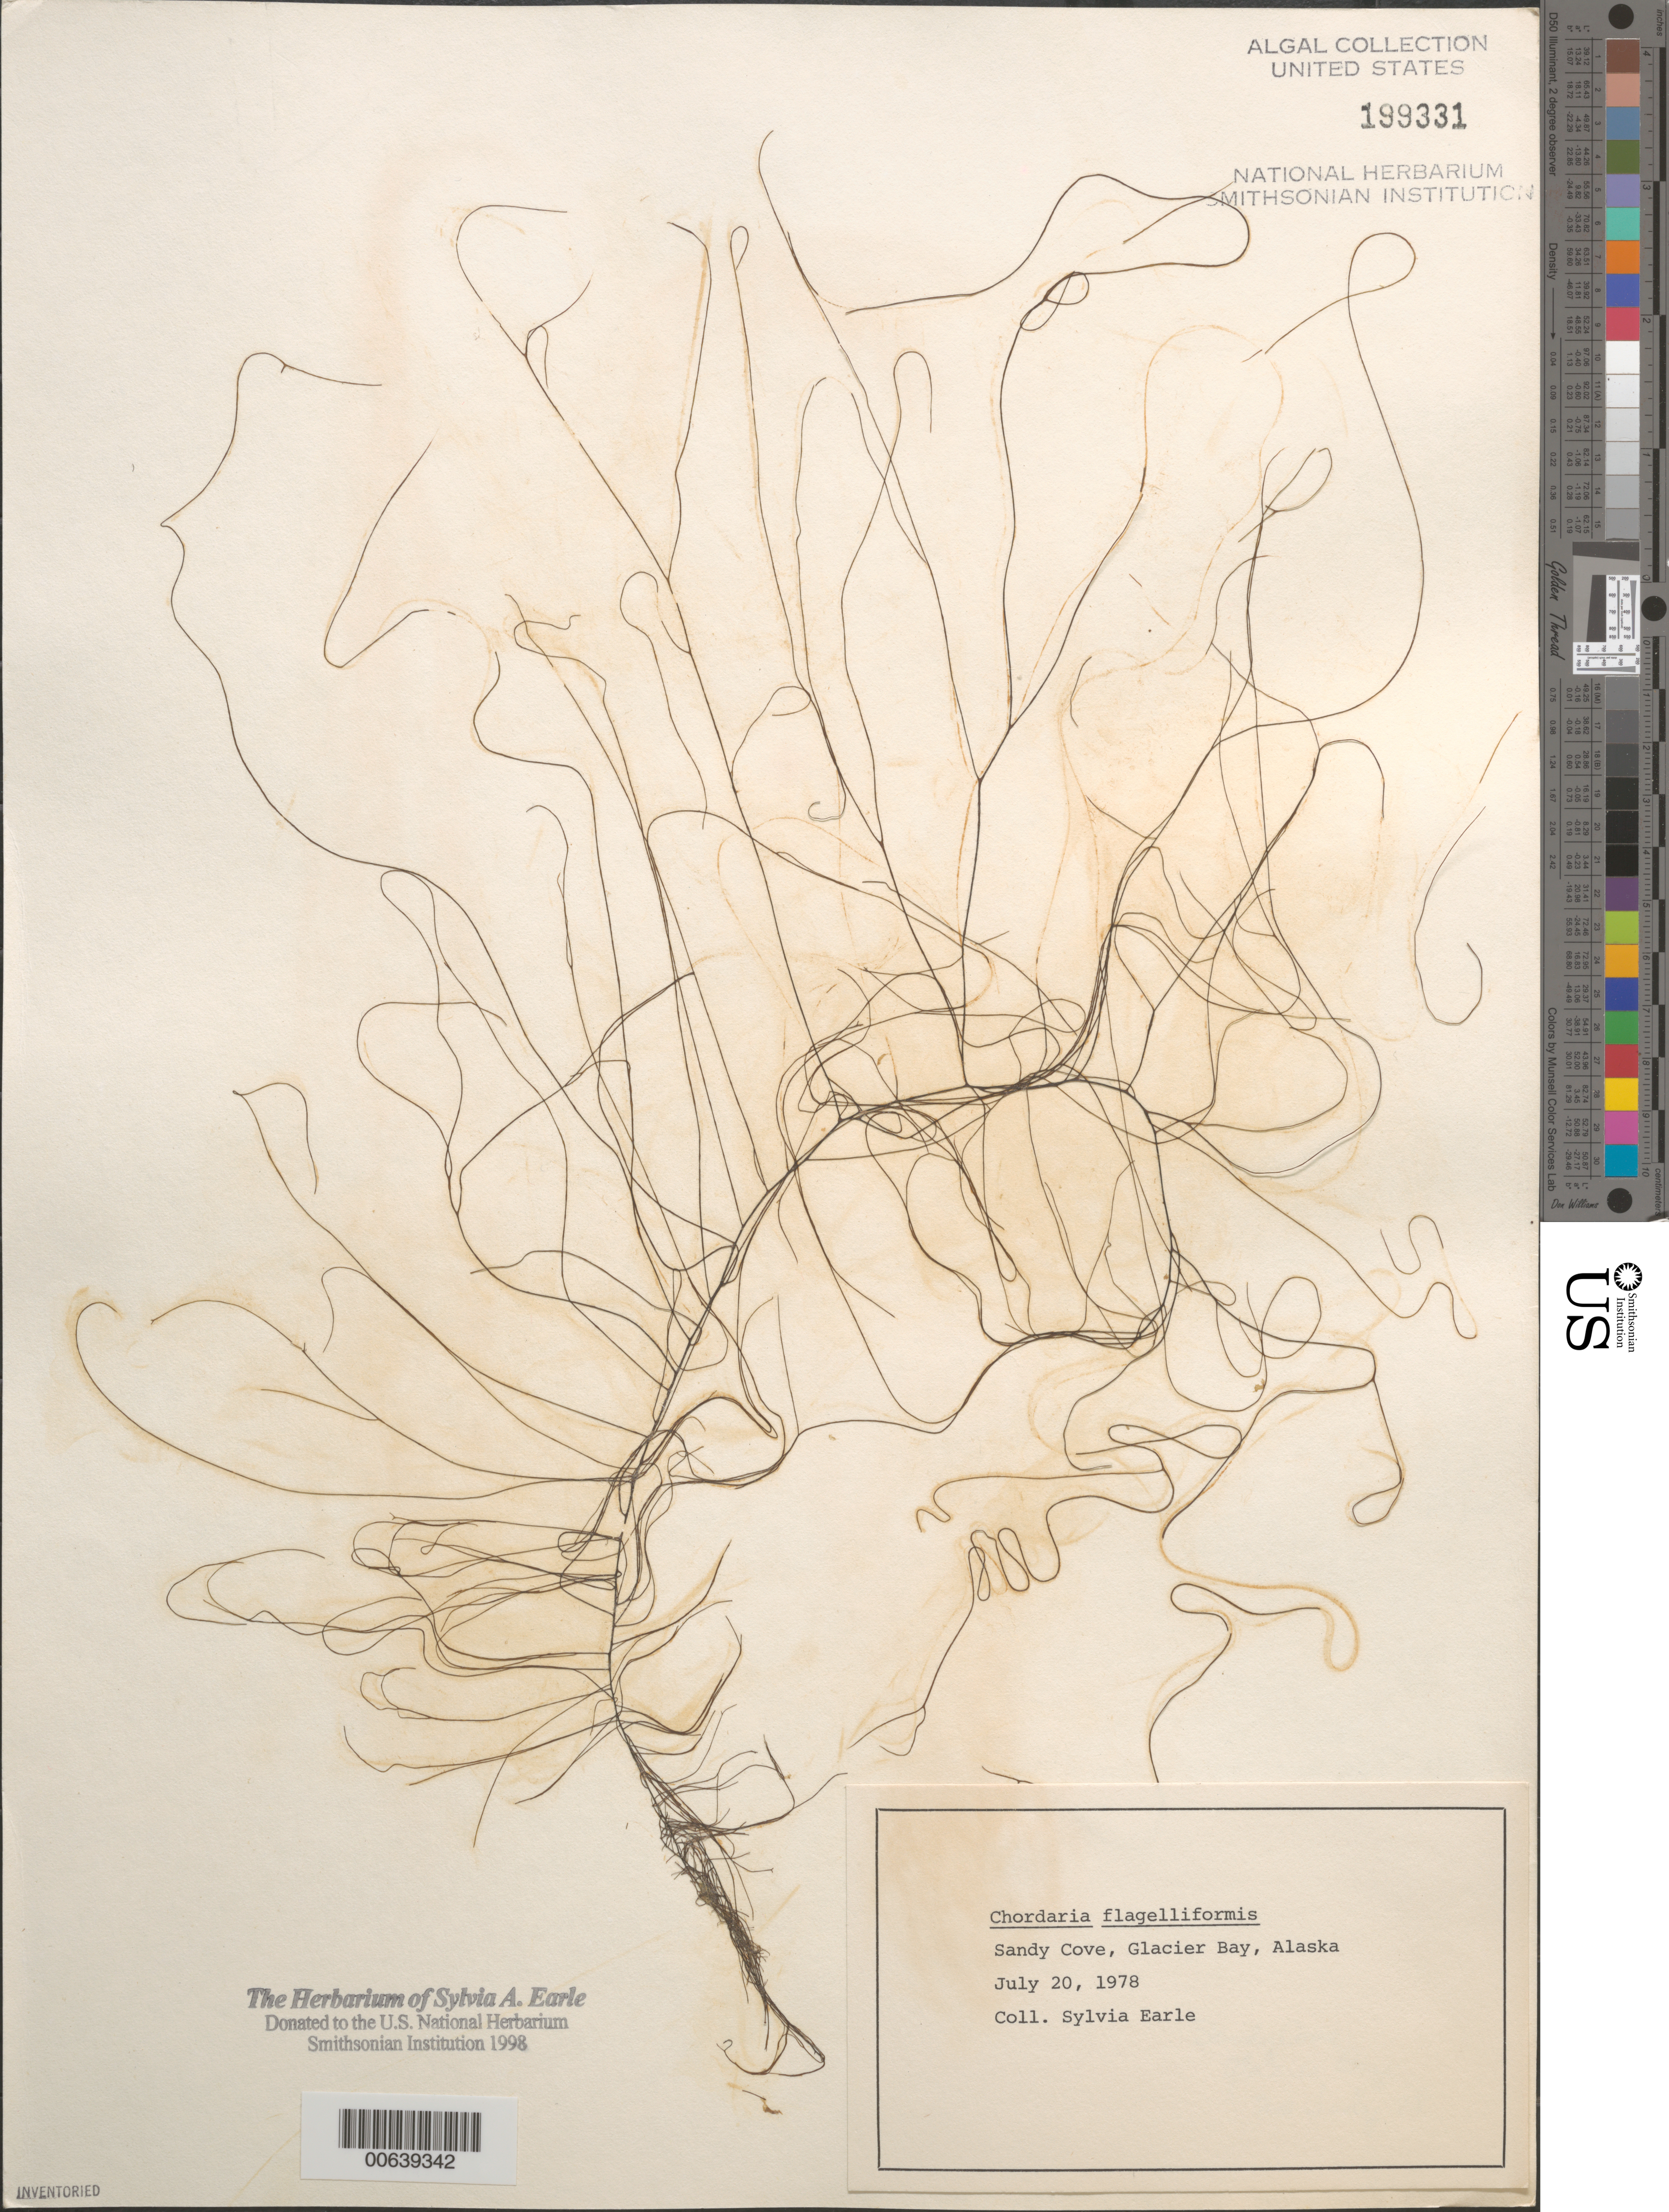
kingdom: Chromista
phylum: Ochrophyta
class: Phaeophyceae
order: Ectocarpales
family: Chordariaceae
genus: Chordaria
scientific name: Chordaria flagelliformis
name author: (Hudson) Grev.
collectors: S. A. Earle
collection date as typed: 20 Jul 1978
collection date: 1978-07-20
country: United States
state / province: Alaska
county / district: Skagway-Yakutat-Angoon Division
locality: Sandy Cove, Glacier Bay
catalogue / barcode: US 199331